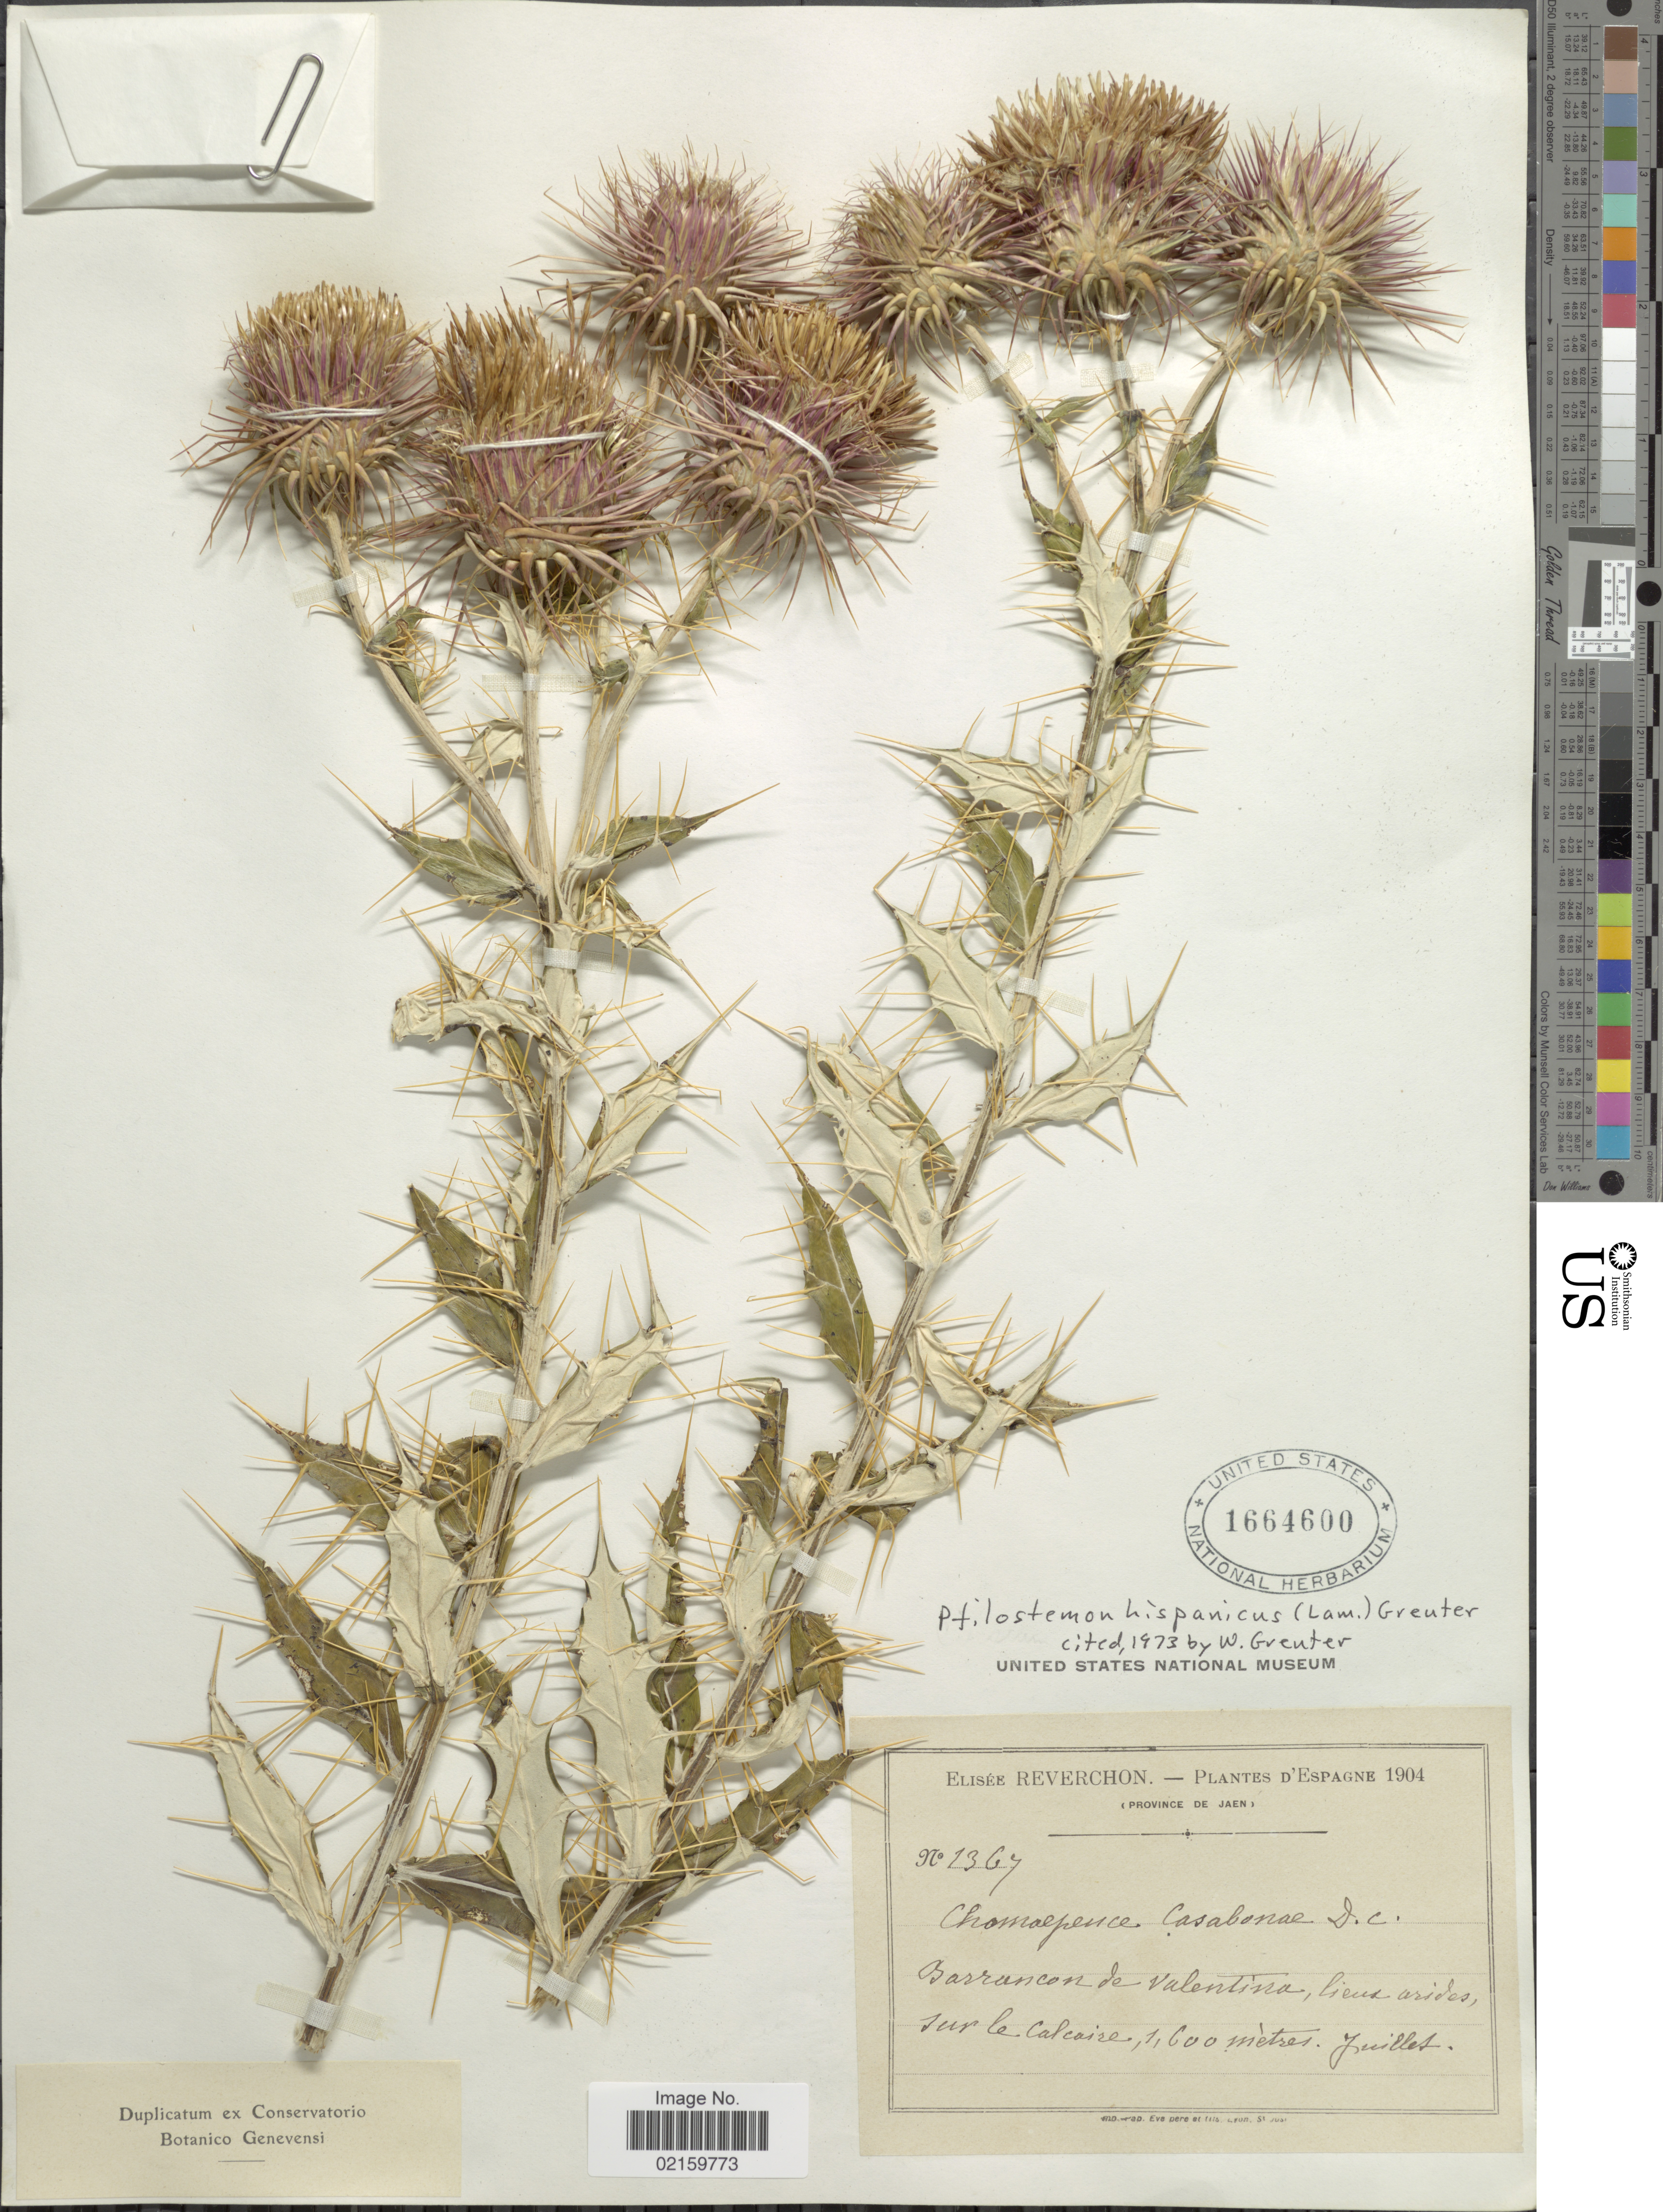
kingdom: Plantae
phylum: Tracheophyta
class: Magnoliopsida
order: Asterales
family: Asteraceae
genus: Ptilostemon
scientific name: Ptilostemon hispanicus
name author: (Lam.) Greuter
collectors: E. Reverchon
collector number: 1367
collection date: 1904-07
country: Spain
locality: D'Espagne. Barrancon de Valentina, lieuzarides, sur le Calcaire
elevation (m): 1600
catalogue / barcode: US 1664600